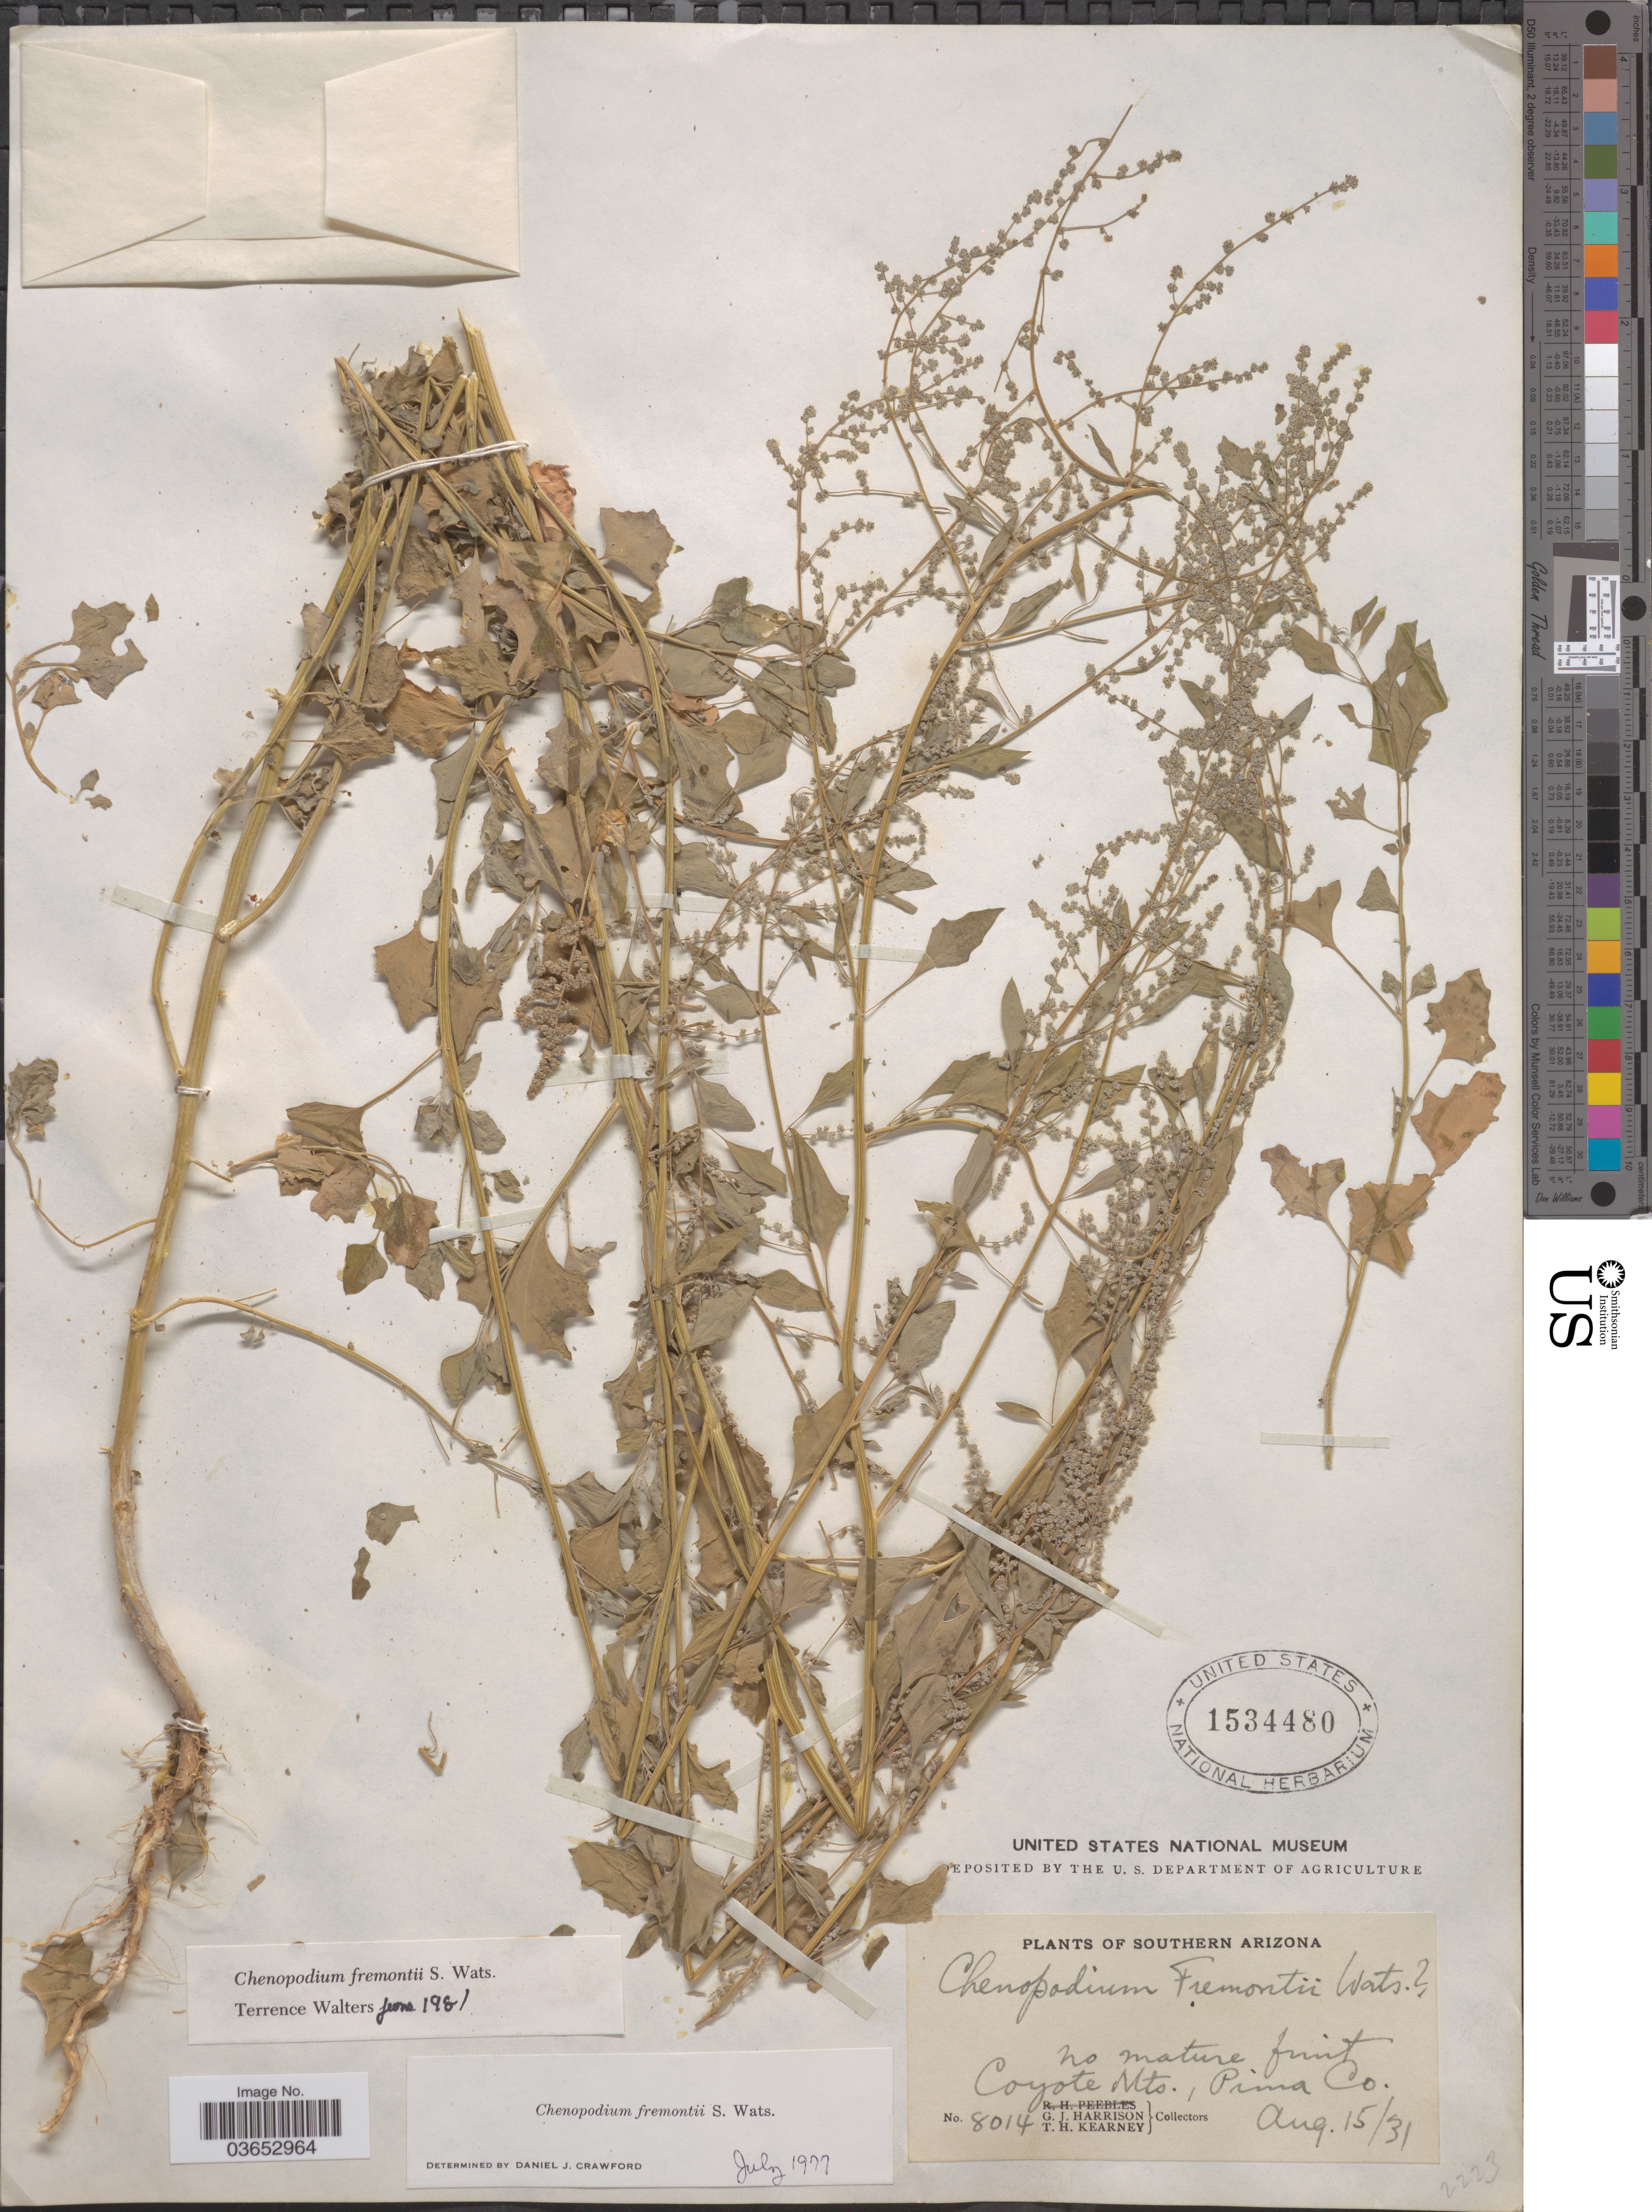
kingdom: Plantae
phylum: Tracheophyta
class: Magnoliopsida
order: Caryophyllales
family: Amaranthaceae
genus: Chenopodium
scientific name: Chenopodium fremontii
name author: S. Watson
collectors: G. J. Harrison & T. H. Kearney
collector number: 8014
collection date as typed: Transcribed d/m/y: 15/8/31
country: United States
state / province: Arizona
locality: Southern Arizona. Coyote mts., Pima Co.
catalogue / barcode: US 1534480